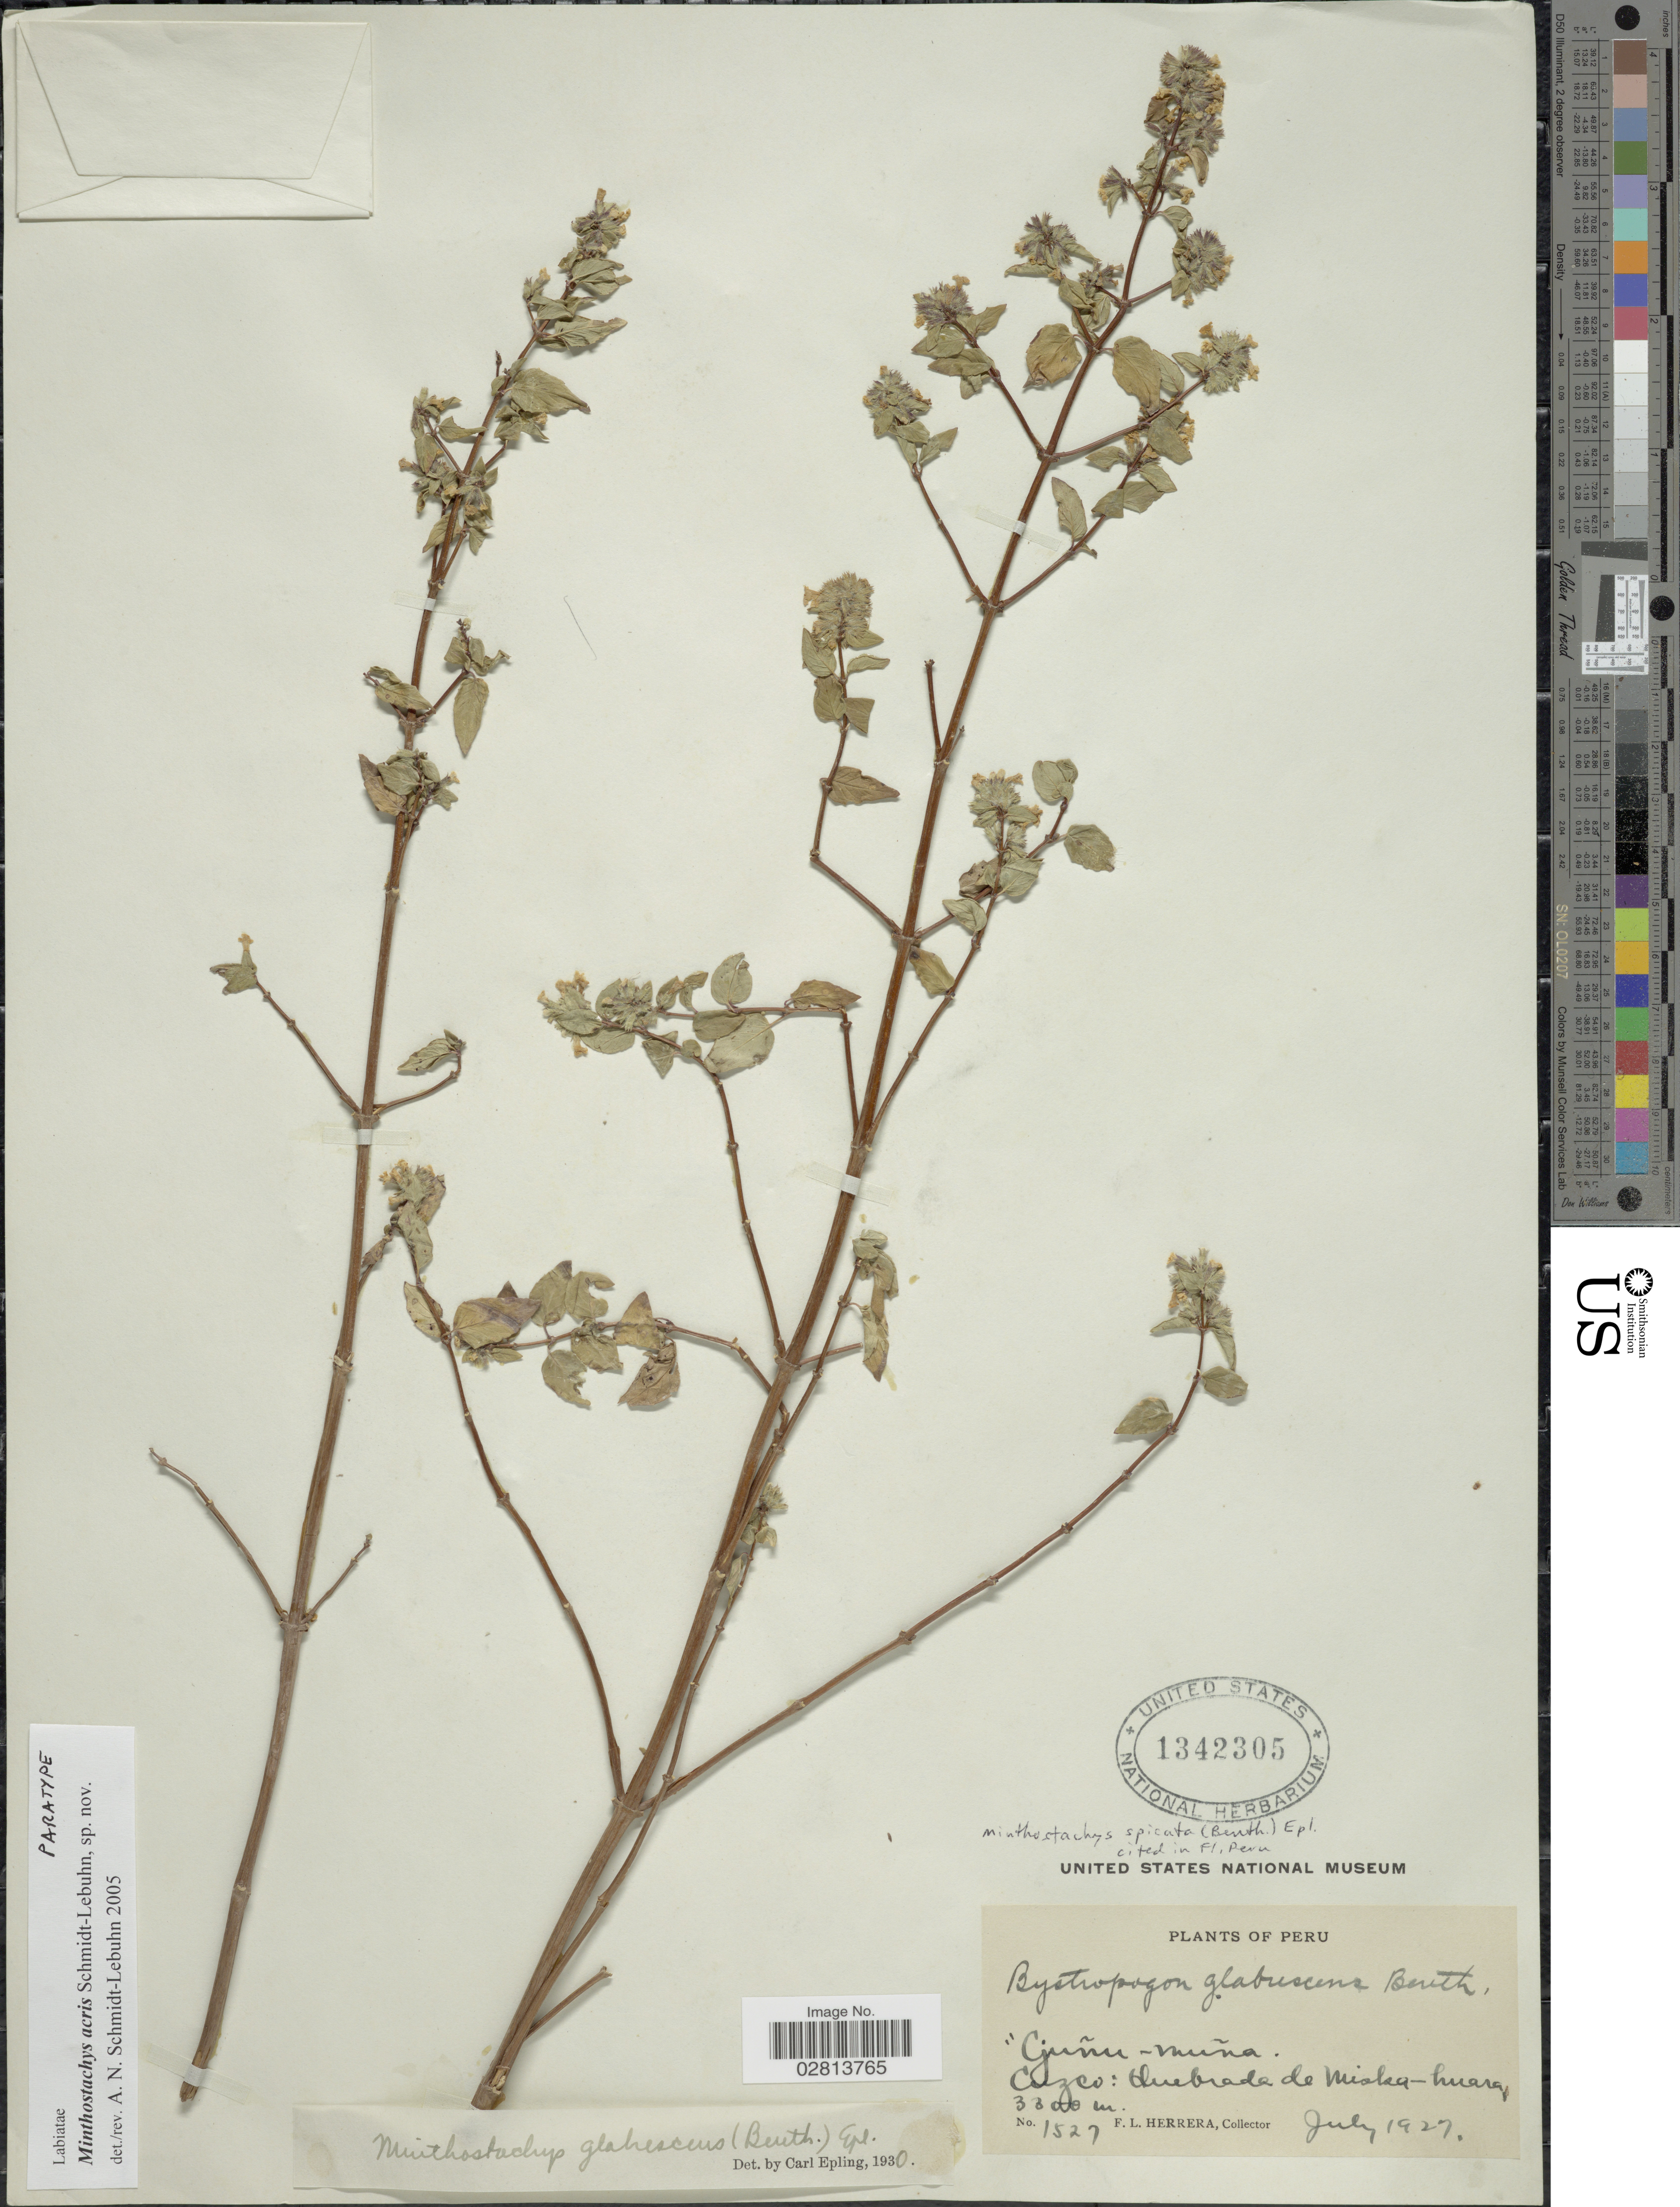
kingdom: Plantae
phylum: Tracheophyta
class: Magnoliopsida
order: Lamiales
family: Lamiaceae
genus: Minthostachys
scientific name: Minthostachys acris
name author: Schmidt-Leb.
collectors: F. L. Herrera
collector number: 1527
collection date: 1927-07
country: Peru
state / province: Cusco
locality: Cuzco: Quebrada de Miska-huara.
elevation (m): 3300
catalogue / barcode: US 1342305